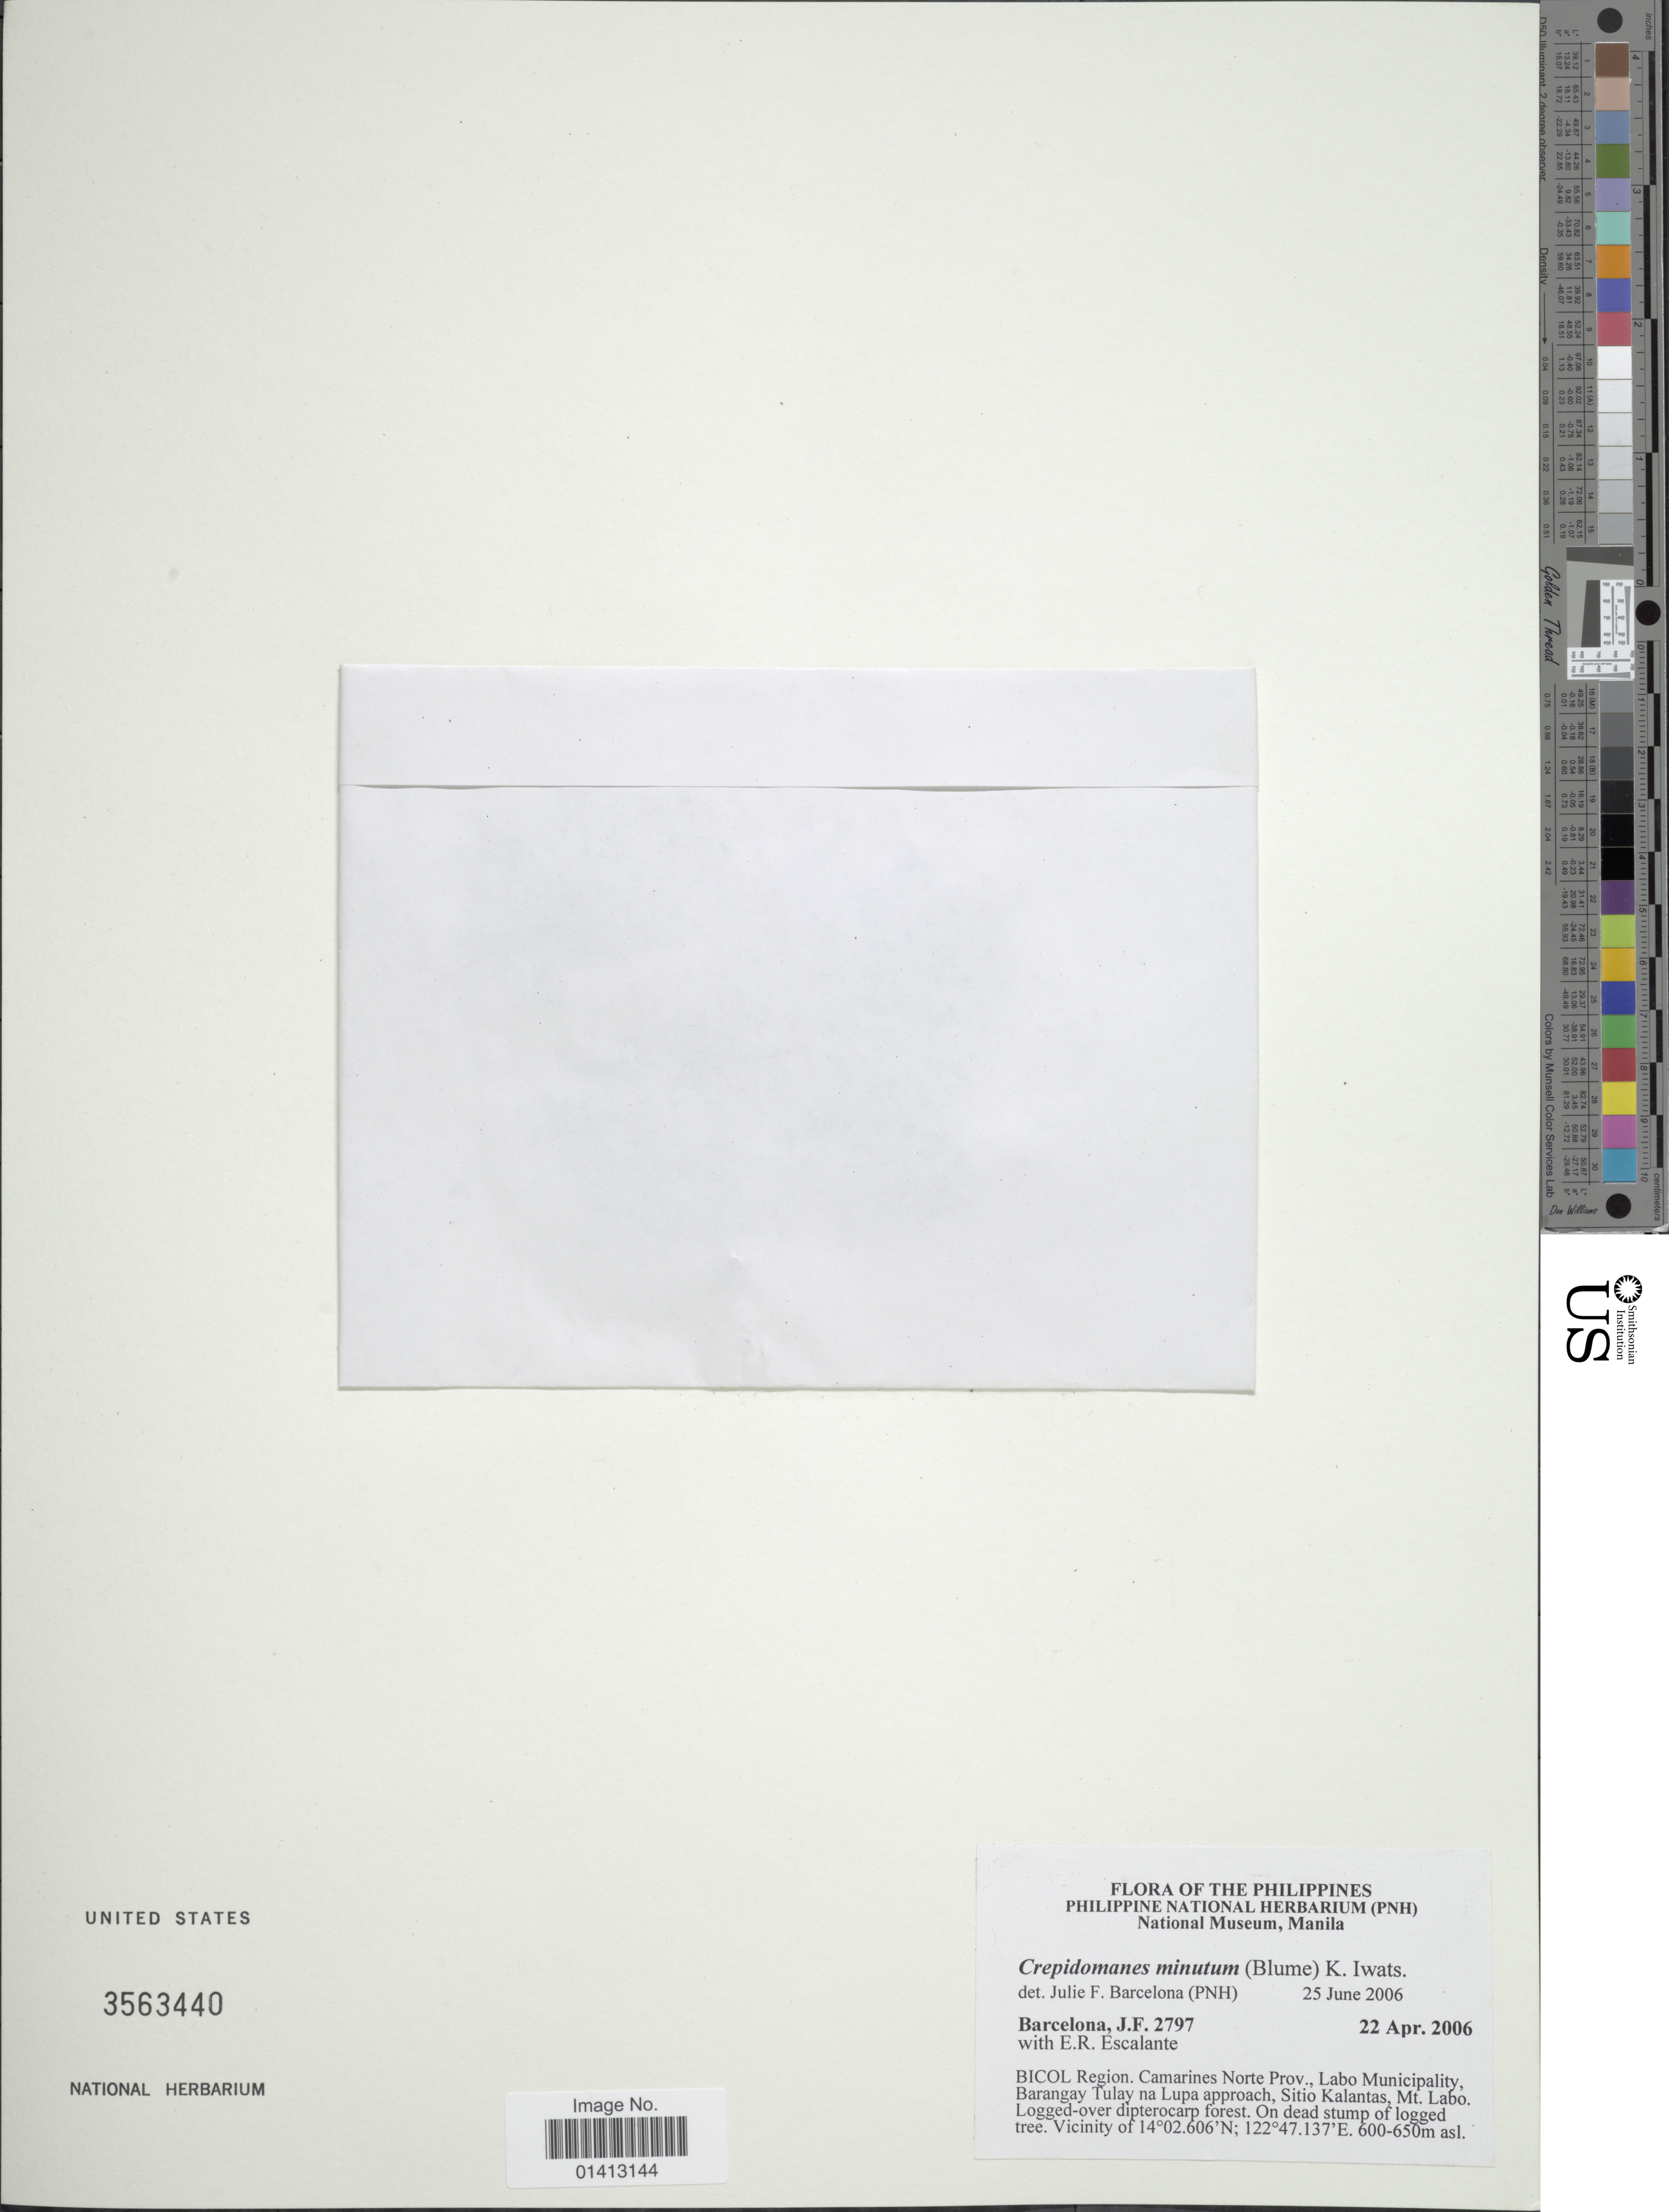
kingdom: Plantae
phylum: Tracheophyta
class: Polypodiopsida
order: Hymenophyllales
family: Hymenophyllaceae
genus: Crepidomanes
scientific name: Crepidomanes minutum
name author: (Blume) K. Iwats.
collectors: J. F. Barcelona & J. Escalante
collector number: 2797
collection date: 2006-04-22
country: Philippines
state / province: Bicol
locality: Region Camarines Norte Prov., Labo Munucapality, Baramgay Tulay na Lupa approach, Sitio Kalantas, mt Labo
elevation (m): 600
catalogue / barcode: US 3563440